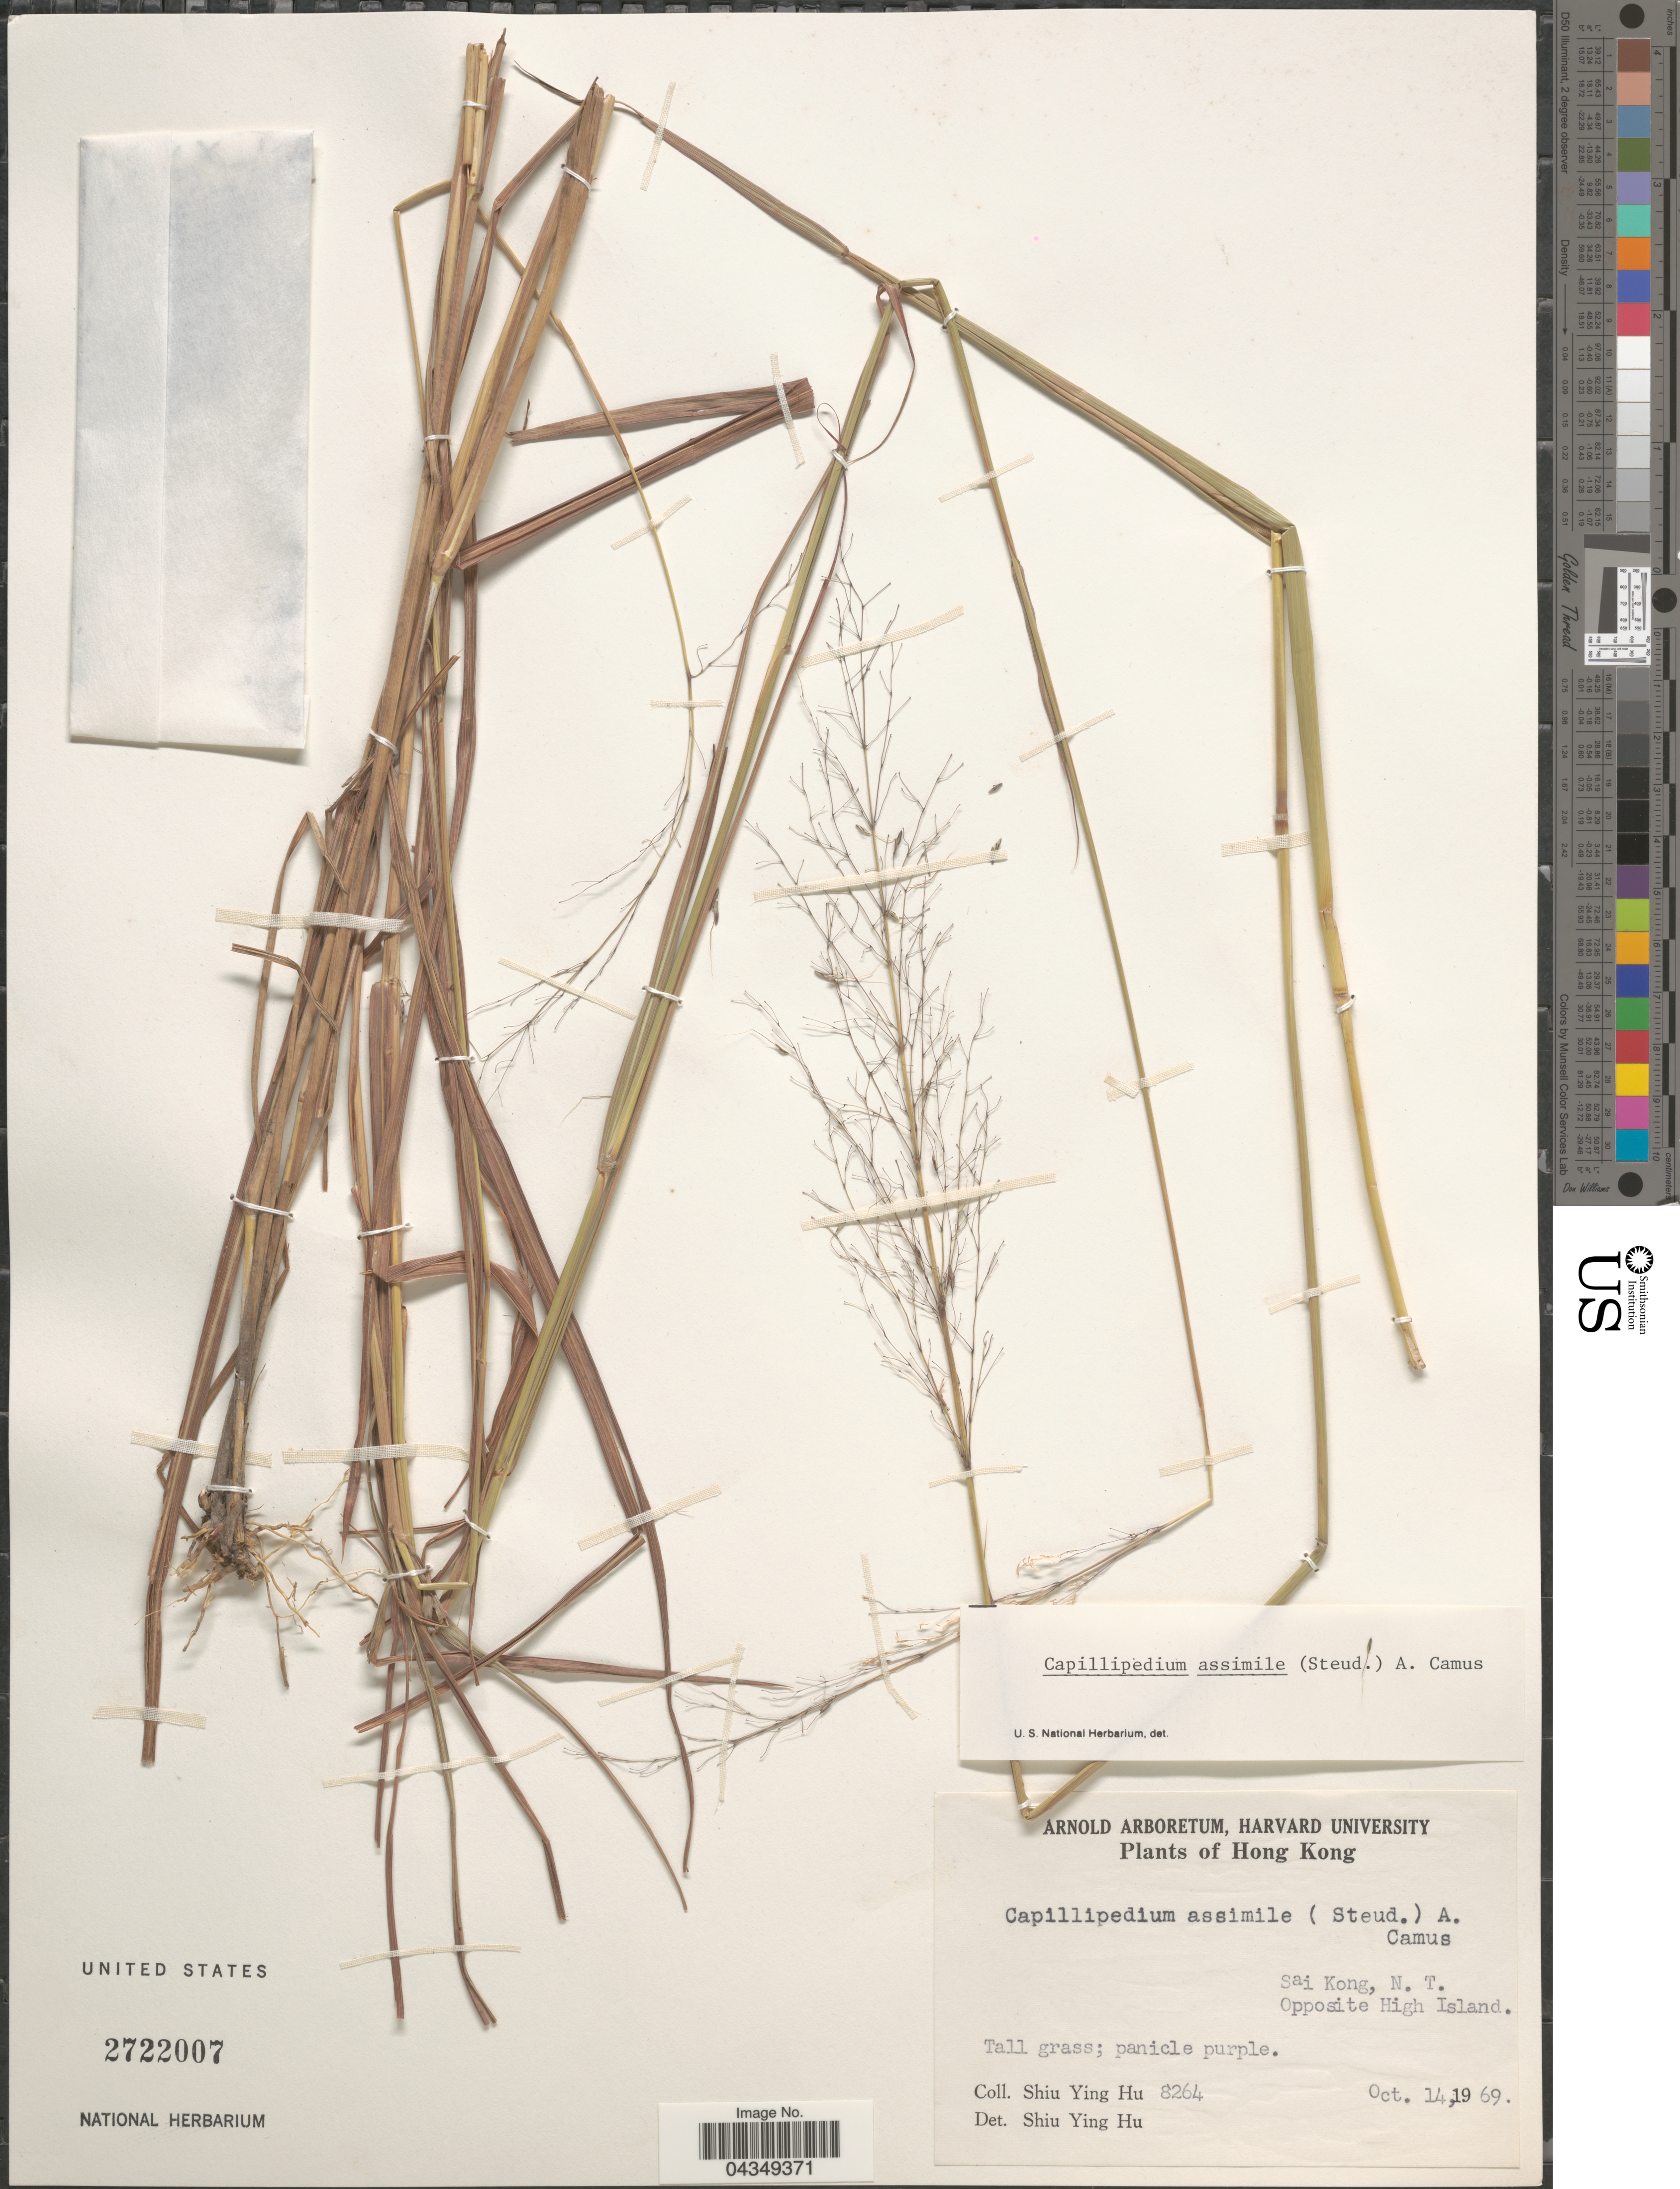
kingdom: Plantae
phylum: Tracheophyta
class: Liliopsida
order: Poales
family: Poaceae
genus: Capillipedium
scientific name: Capillipedium assimile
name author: (Steud.) A. Camus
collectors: S. Y. Hu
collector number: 8264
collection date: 1969-10-14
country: China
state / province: Hong Kong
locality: Sai Kong, N.T. Opposite High Island.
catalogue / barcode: US 2722007